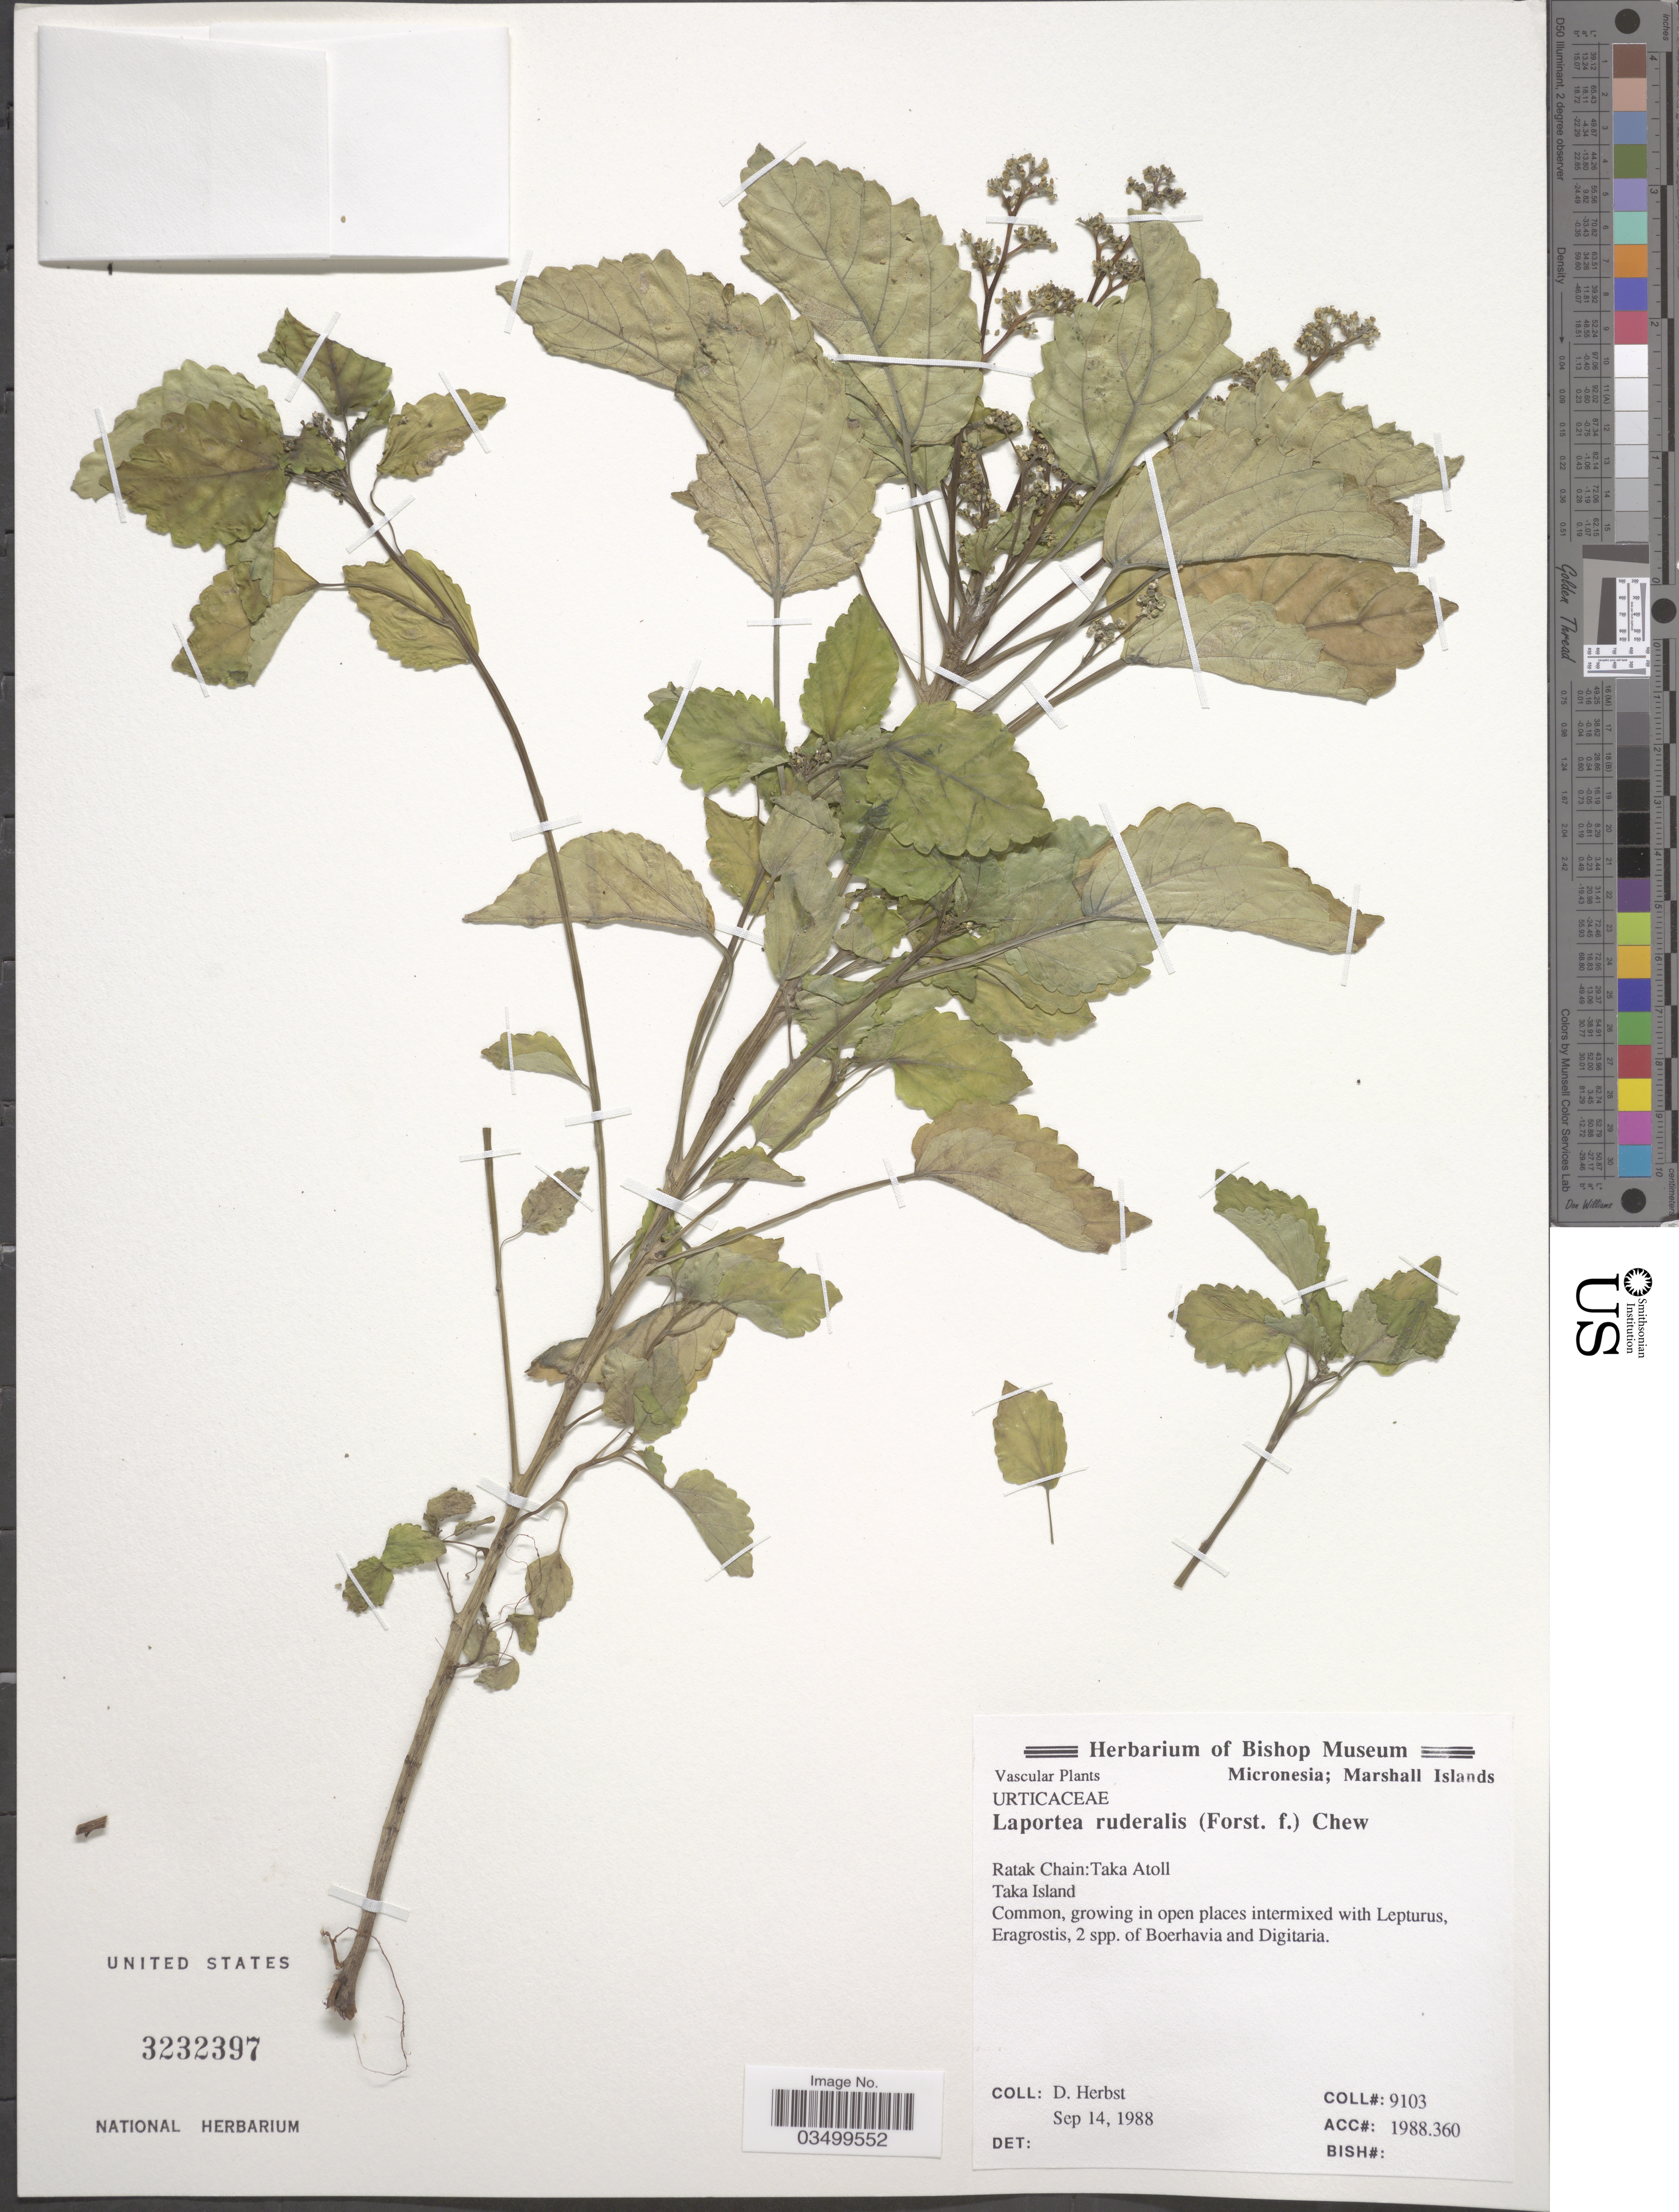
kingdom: Plantae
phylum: Tracheophyta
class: Magnoliopsida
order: Rosales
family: Urticaceae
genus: Laportea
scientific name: Laportea ruderalis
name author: (G. Forst.) Chew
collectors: D. Herbst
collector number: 9103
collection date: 1988-09-14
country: Marshall Islands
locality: Micronesia. Ratak Chain: Taka Atoll. Taka Island.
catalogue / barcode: US 3232397